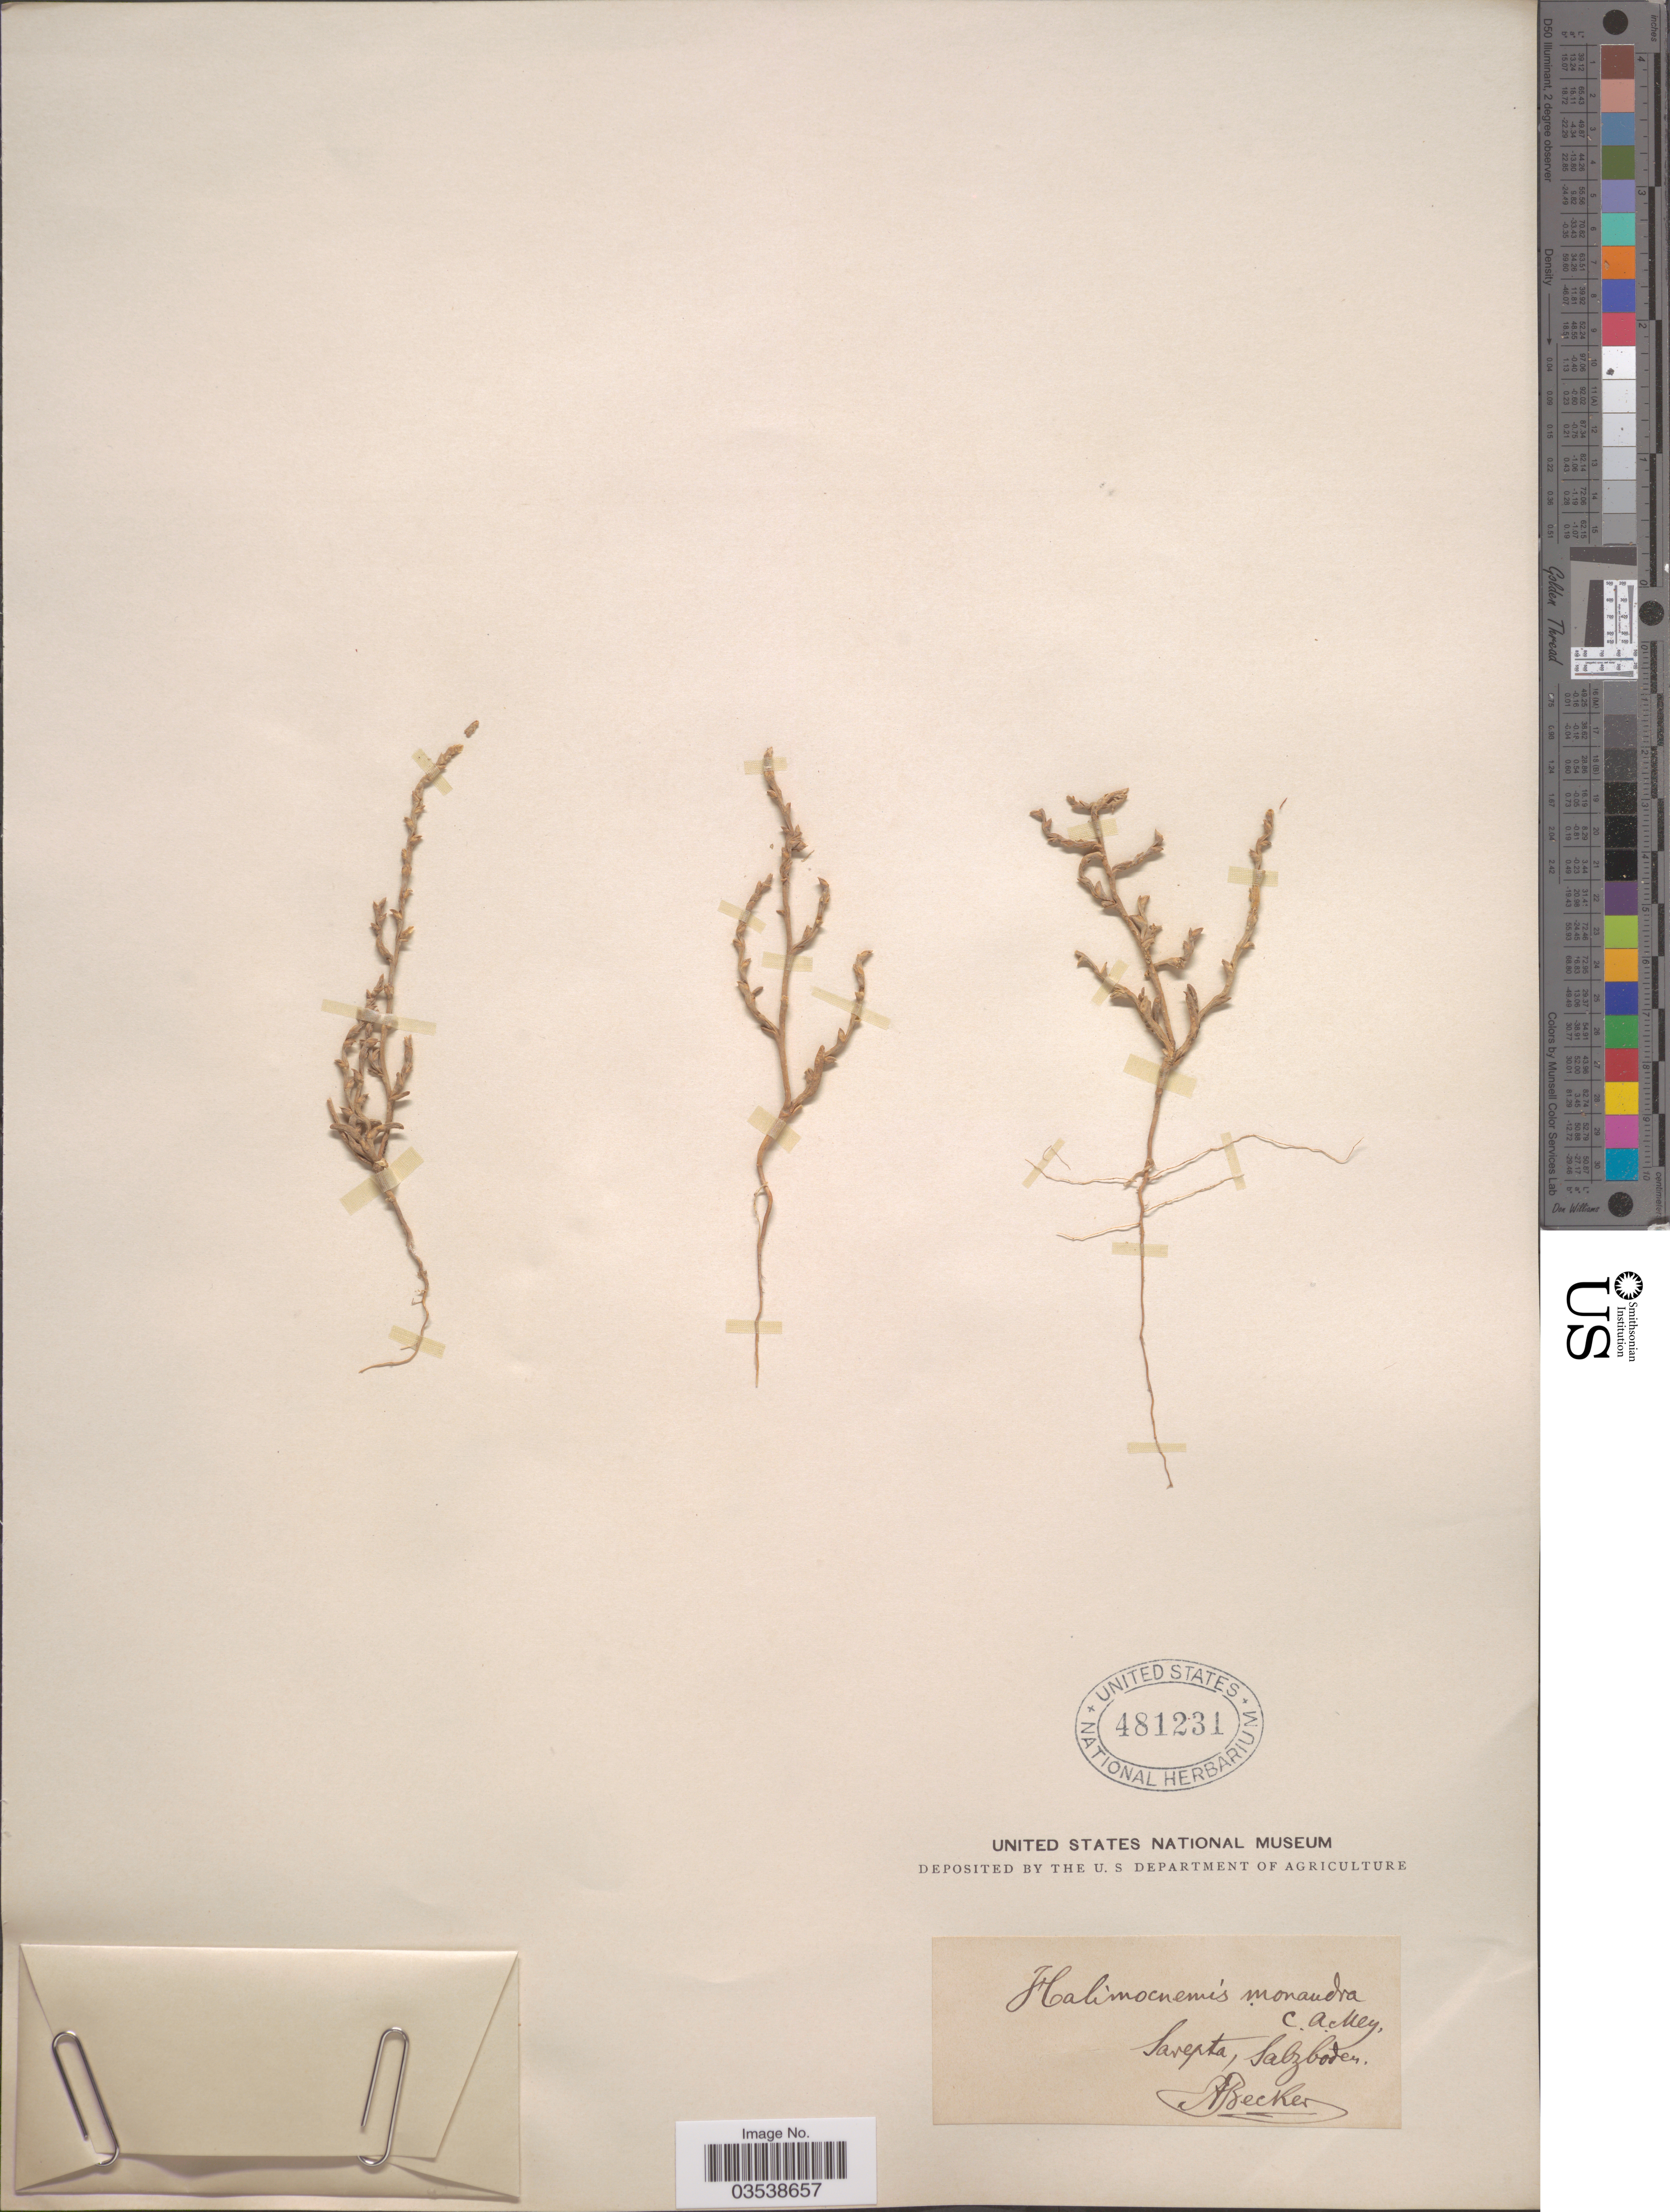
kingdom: Plantae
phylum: Tracheophyta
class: Magnoliopsida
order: Caryophyllales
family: Amaranthaceae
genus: Halimocnemis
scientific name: Halimocnemis monandra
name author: (Pall.) C.A. Mey.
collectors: A. Becker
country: Russian Federation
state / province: Volgograd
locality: Sarepta, Salzboden.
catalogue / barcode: US 481231